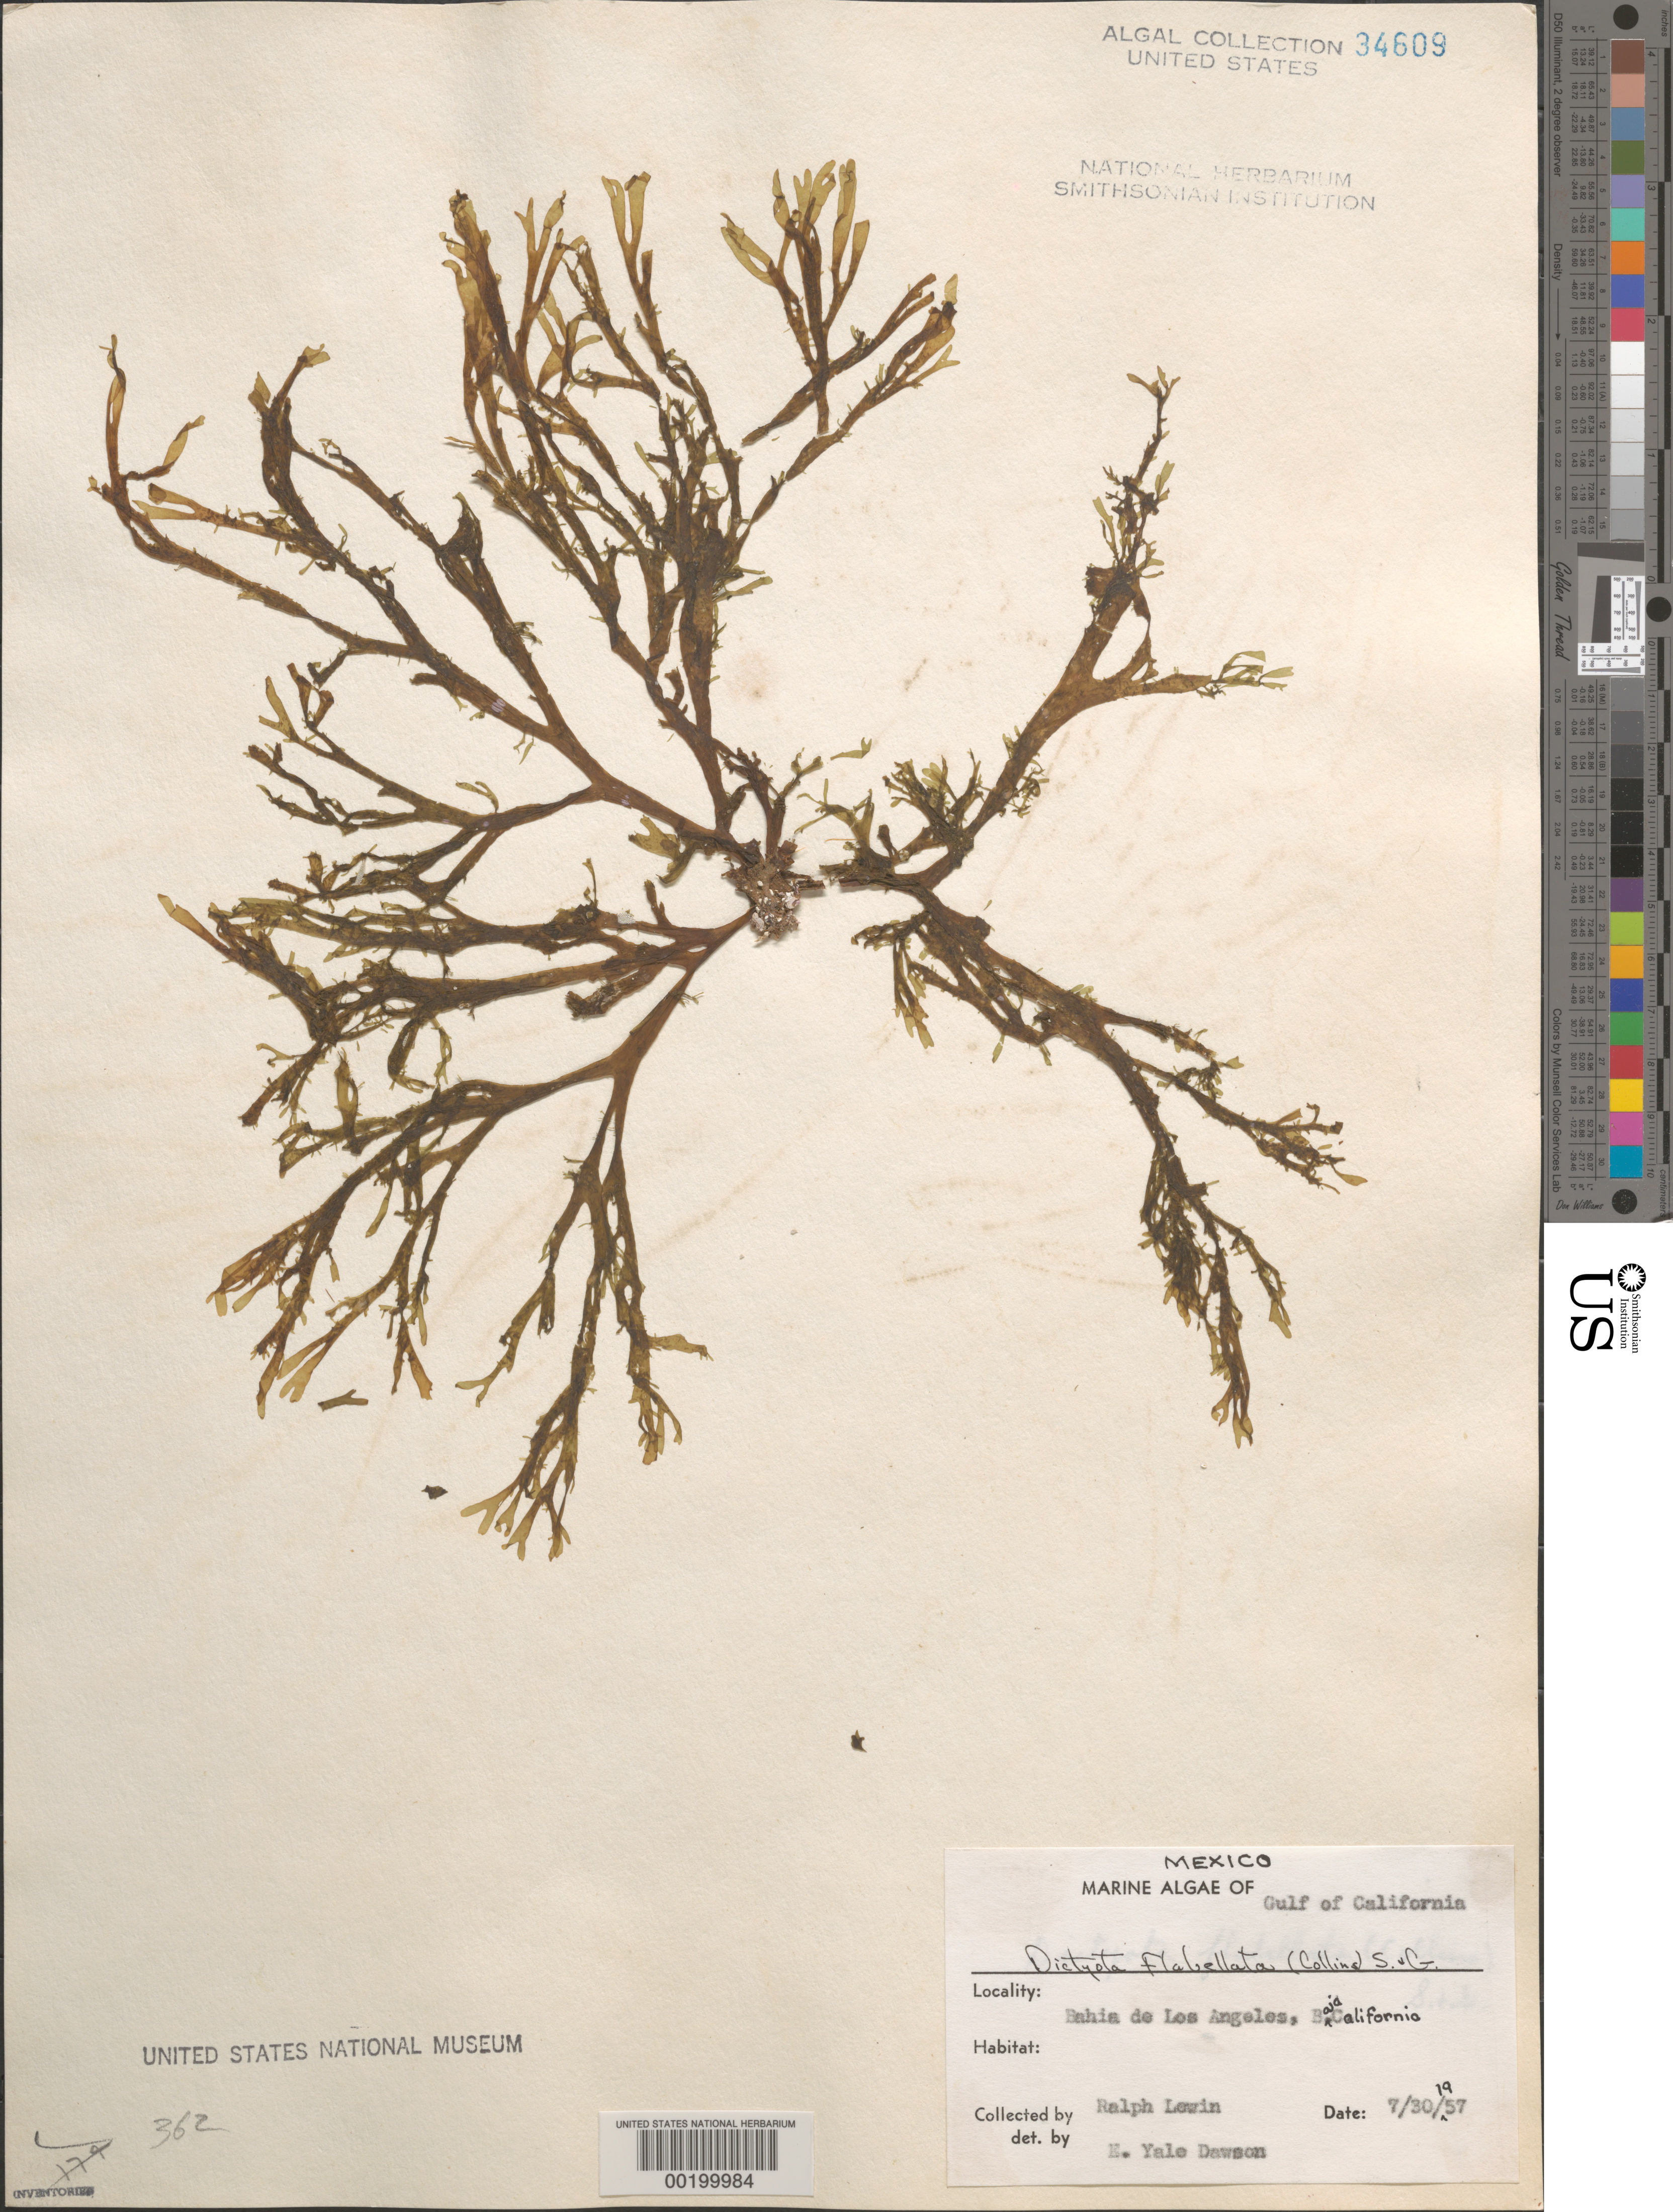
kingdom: Chromista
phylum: Ochrophyta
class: Phaeophyceae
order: Dictyotales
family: Dictyotaceae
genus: Dictyota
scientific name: Dictyota flabellata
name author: (Collins) Setch. & N.L. Gardner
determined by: Dawson, E. Y.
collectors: R. Lewin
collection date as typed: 30 Jul 1957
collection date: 1957-07-30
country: Mexico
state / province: Baja California Norte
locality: Bahia de los Angeles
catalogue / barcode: US 34609